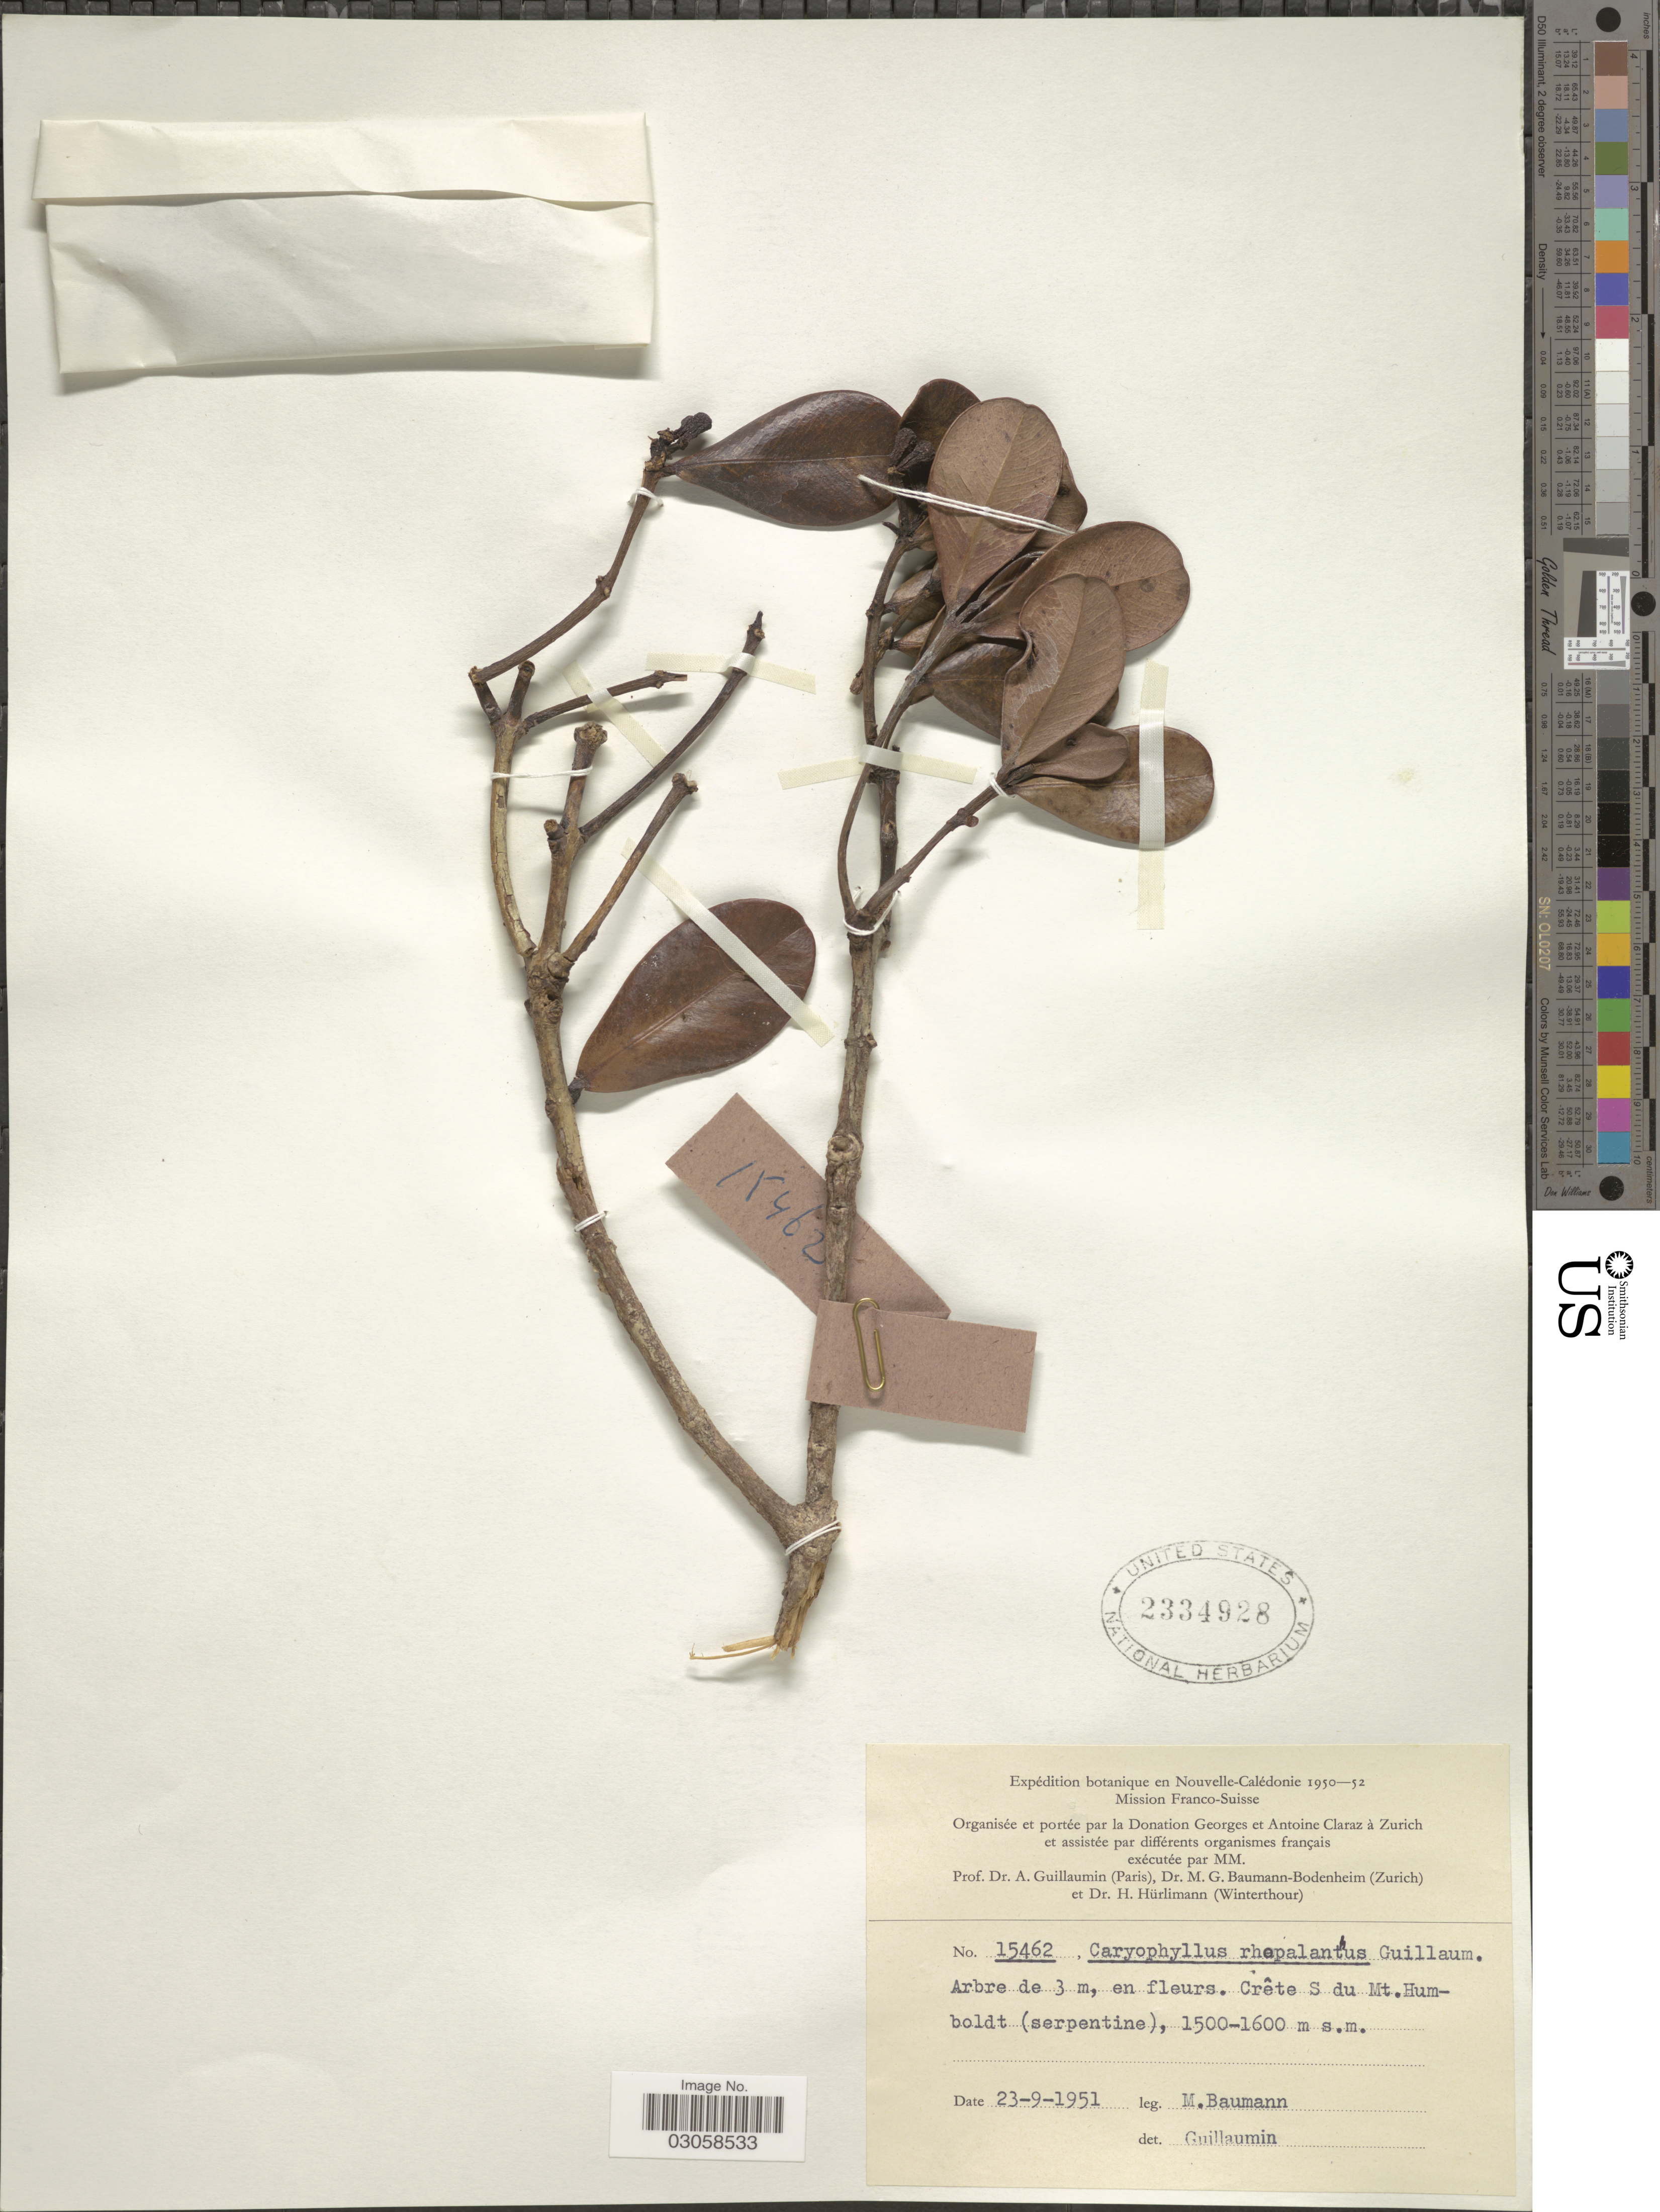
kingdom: Plantae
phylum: Tracheophyta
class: Magnoliopsida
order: Myrtales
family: Myrtaceae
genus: Syzygium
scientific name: Syzygium rhopalanthum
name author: Schltr.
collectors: M. G. Baumann-Bodenheim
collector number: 15462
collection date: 1951-09-23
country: New Caledonia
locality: Crête S du Mt. Humboldt (serpentine).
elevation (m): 1500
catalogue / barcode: US 2334928